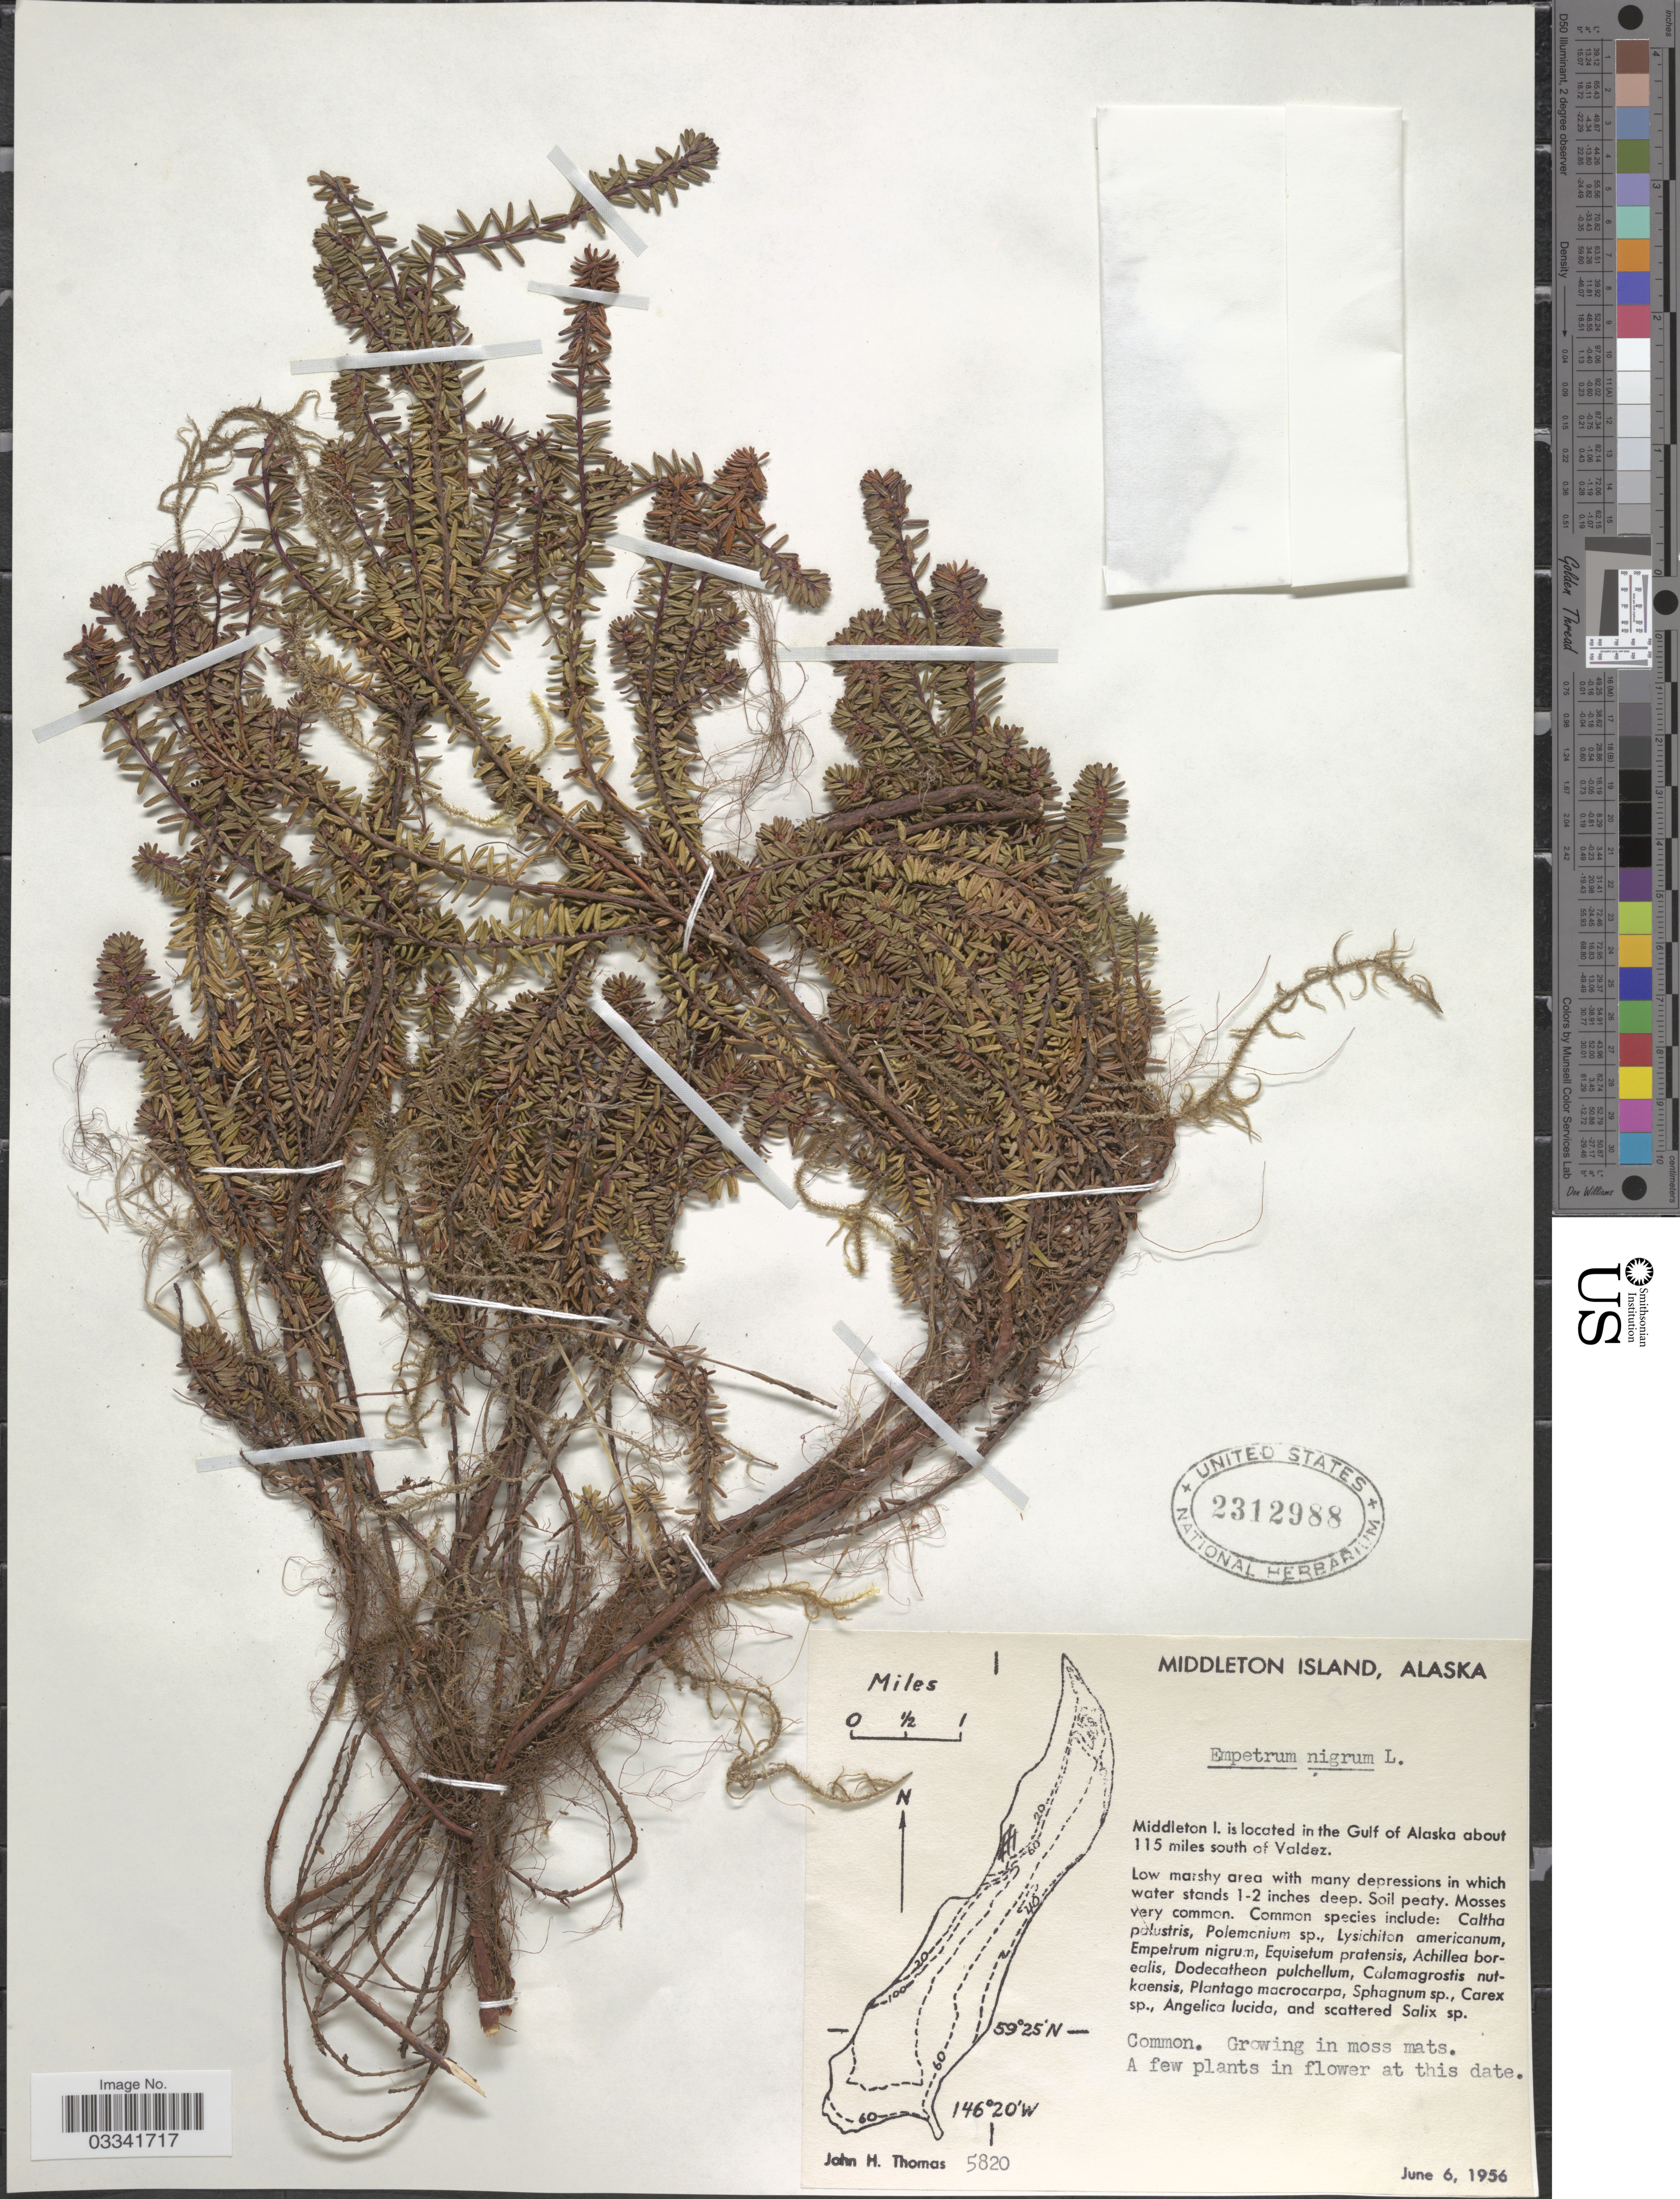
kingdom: Plantae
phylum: Tracheophyta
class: Magnoliopsida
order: Ericales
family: Ericaceae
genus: Empetrum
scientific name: Empetrum nigrum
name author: L.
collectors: J. H. Thomas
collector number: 5820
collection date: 1956-06-06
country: United States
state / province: Alaska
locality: Middleton Island. Middleton I. is located in the Gulf of Alaska about 115 miles south of Valdez.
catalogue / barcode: US 2312988